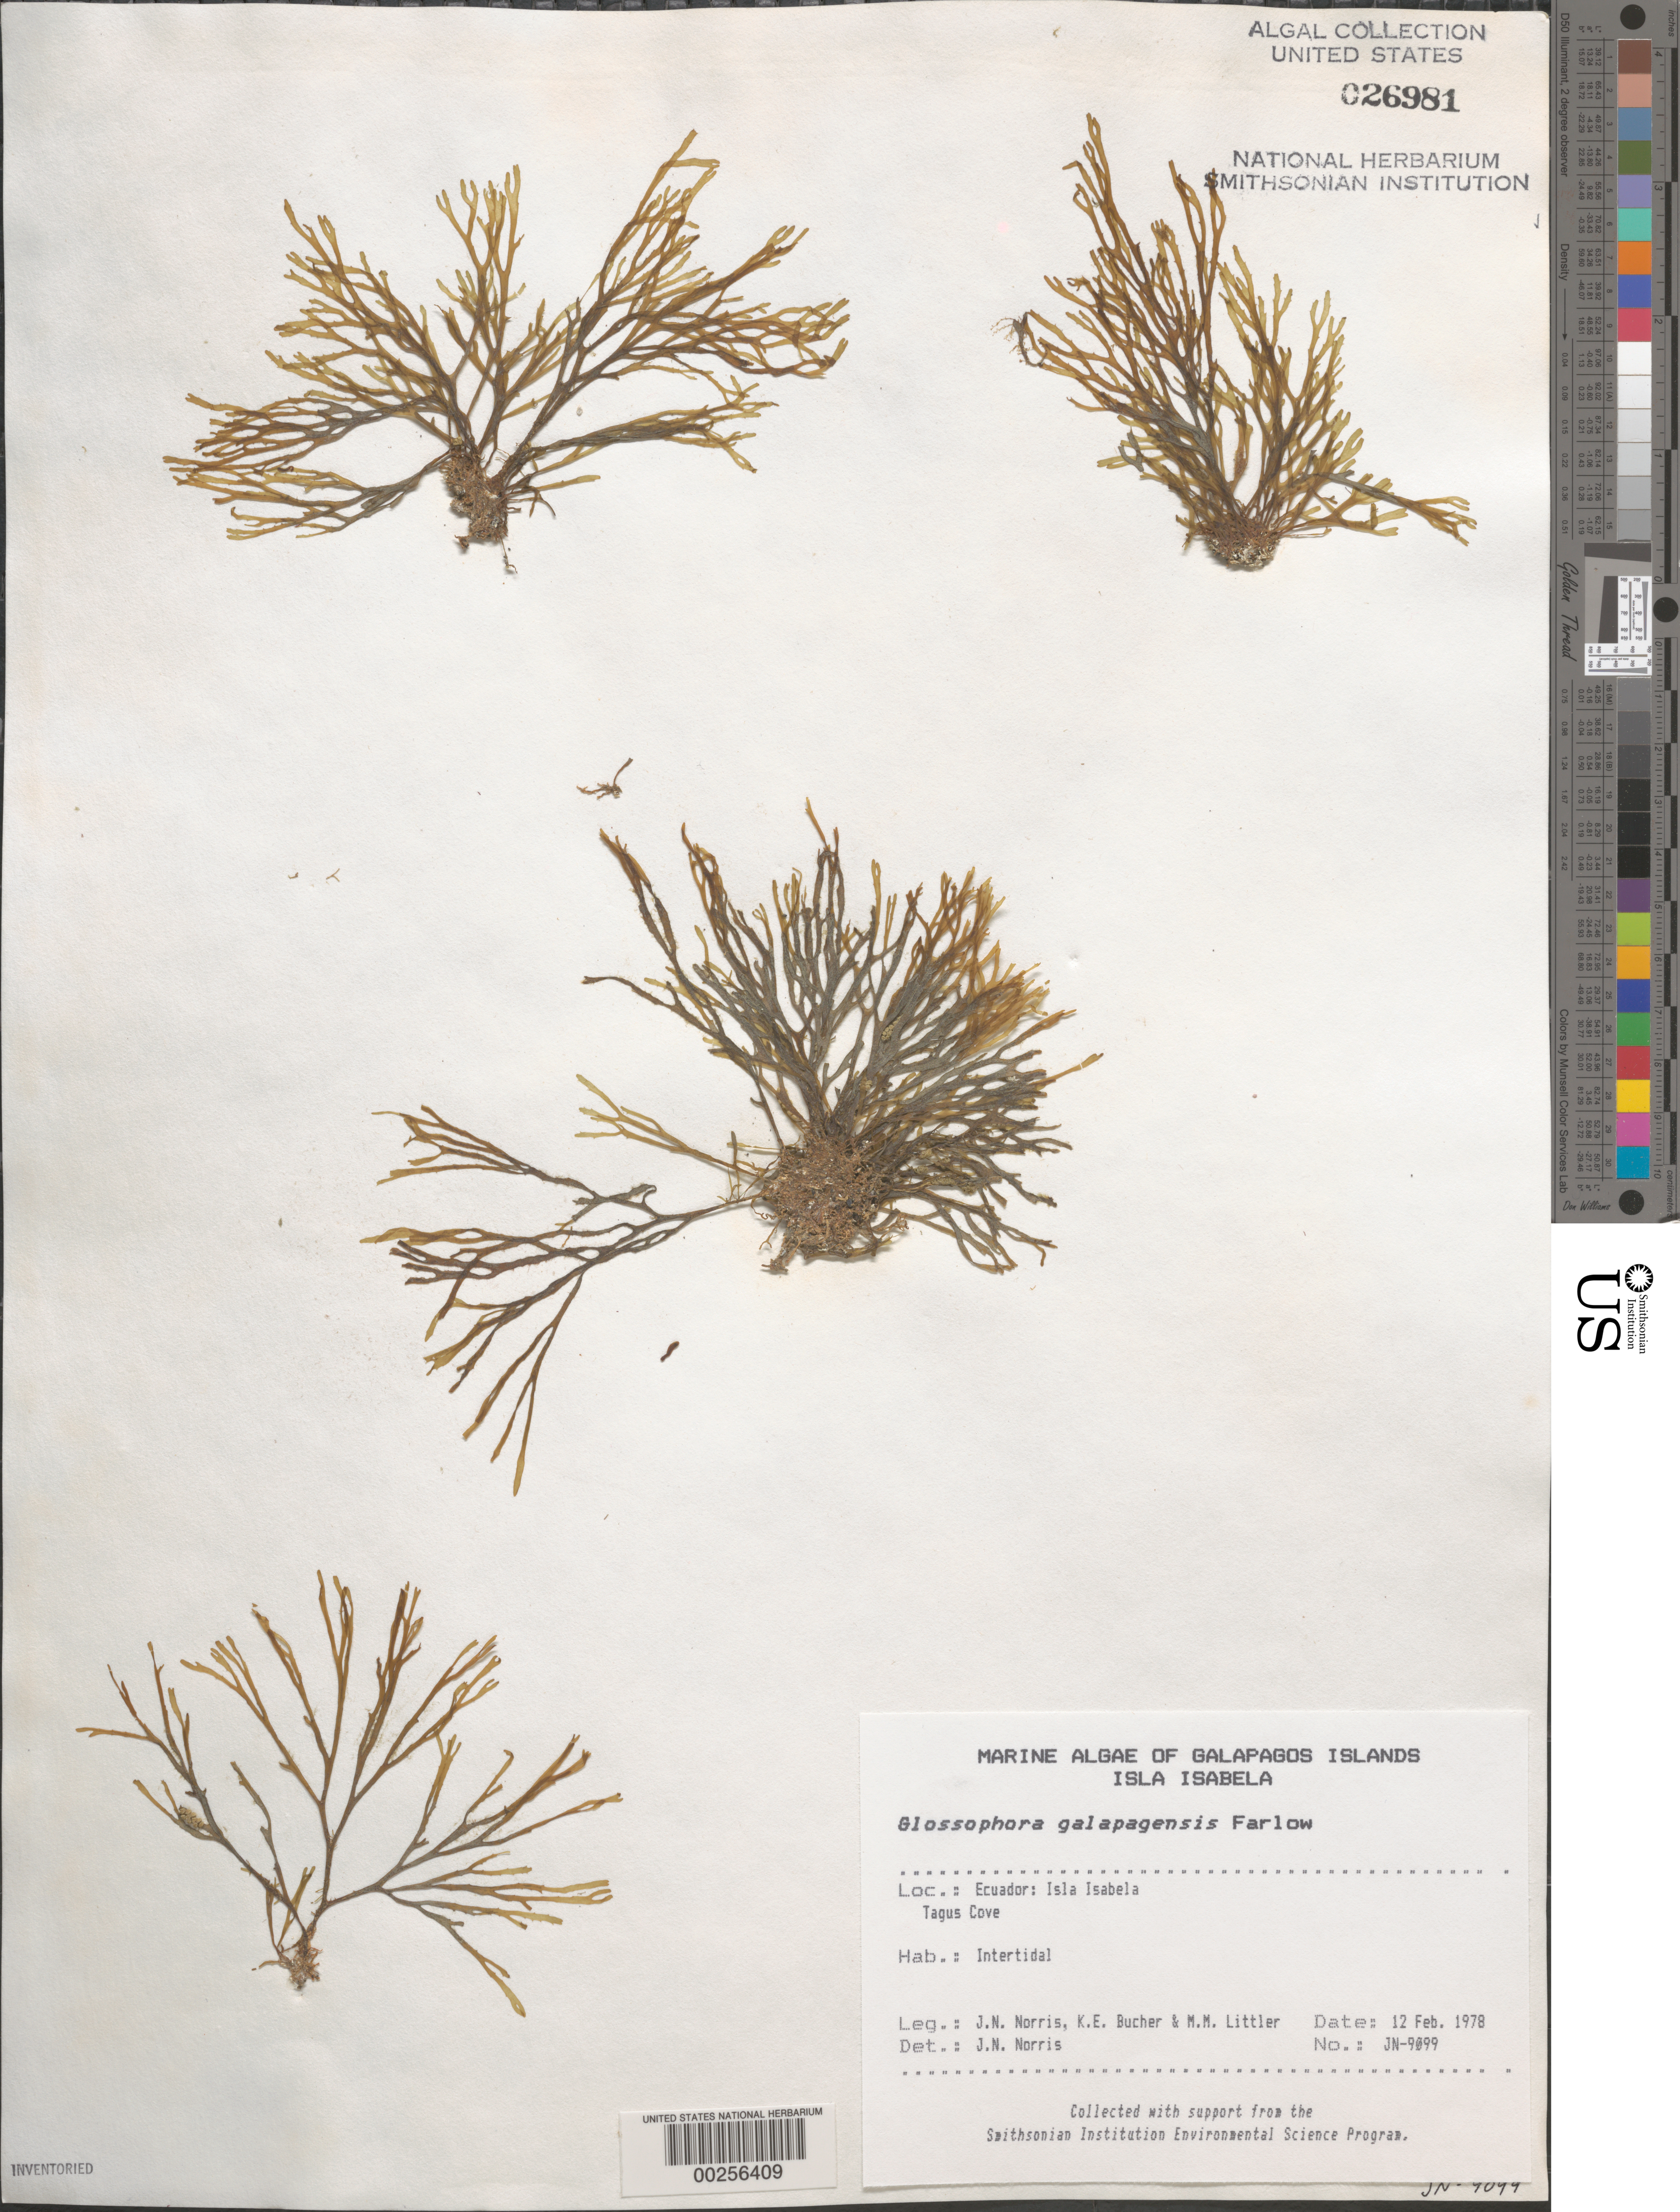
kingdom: Chromista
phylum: Ochrophyta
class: Phaeophyceae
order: Dictyotales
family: Dictyotaceae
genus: Dictyota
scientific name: Dictyota galapagensis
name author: (Farl.) De Clerck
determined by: Algae name updating Project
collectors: J. N. Norris, K. E. Bucher & M. M. Littler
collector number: JN-9099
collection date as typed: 12 Feb 1978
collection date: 1978-02-12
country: Ecuador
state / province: Colón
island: Isabela [Albemarle]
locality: Tagus Cove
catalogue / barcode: US 26981